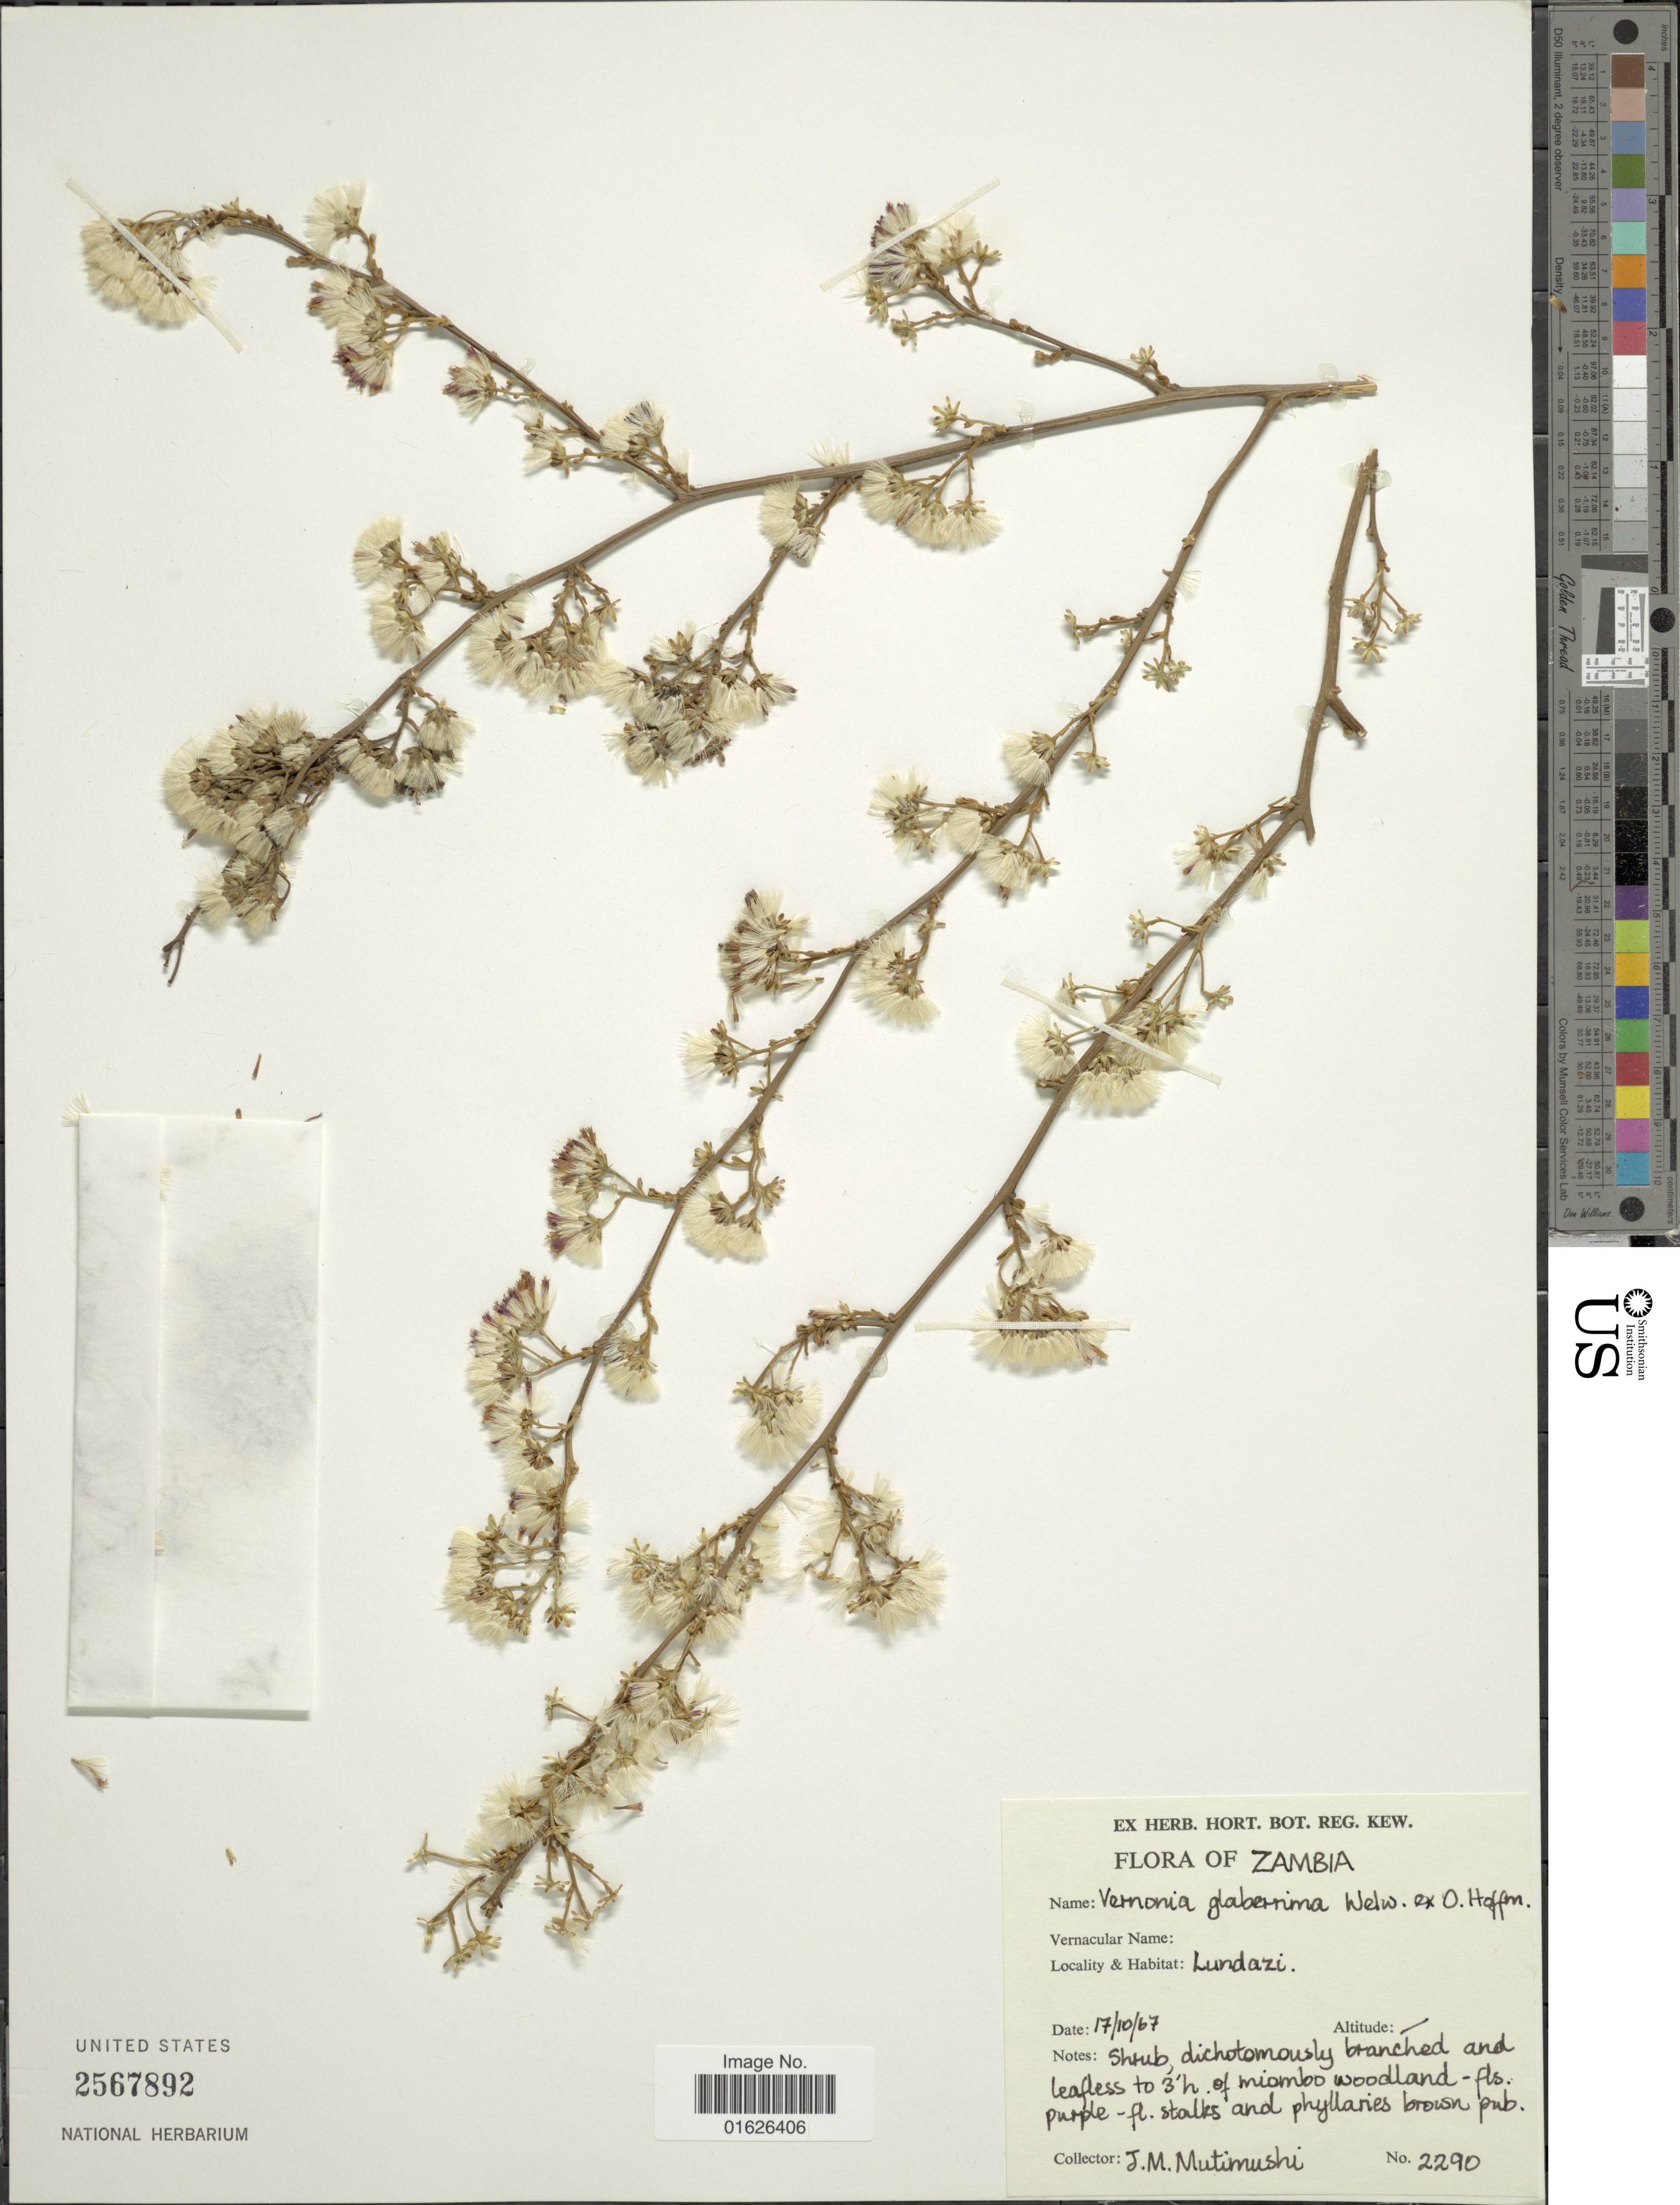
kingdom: Plantae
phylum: Tracheophyta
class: Magnoliopsida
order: Asterales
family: Asteraceae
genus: Gymnanthemum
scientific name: Gymnanthemum glaberrimum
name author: (Welw. ex O. Hoffm.) H. Rob.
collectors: J. Mutimushi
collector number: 2290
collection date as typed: Transcribed d/m/y: 17/10/67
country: Zambia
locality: Lundazi.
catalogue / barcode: US 2567892